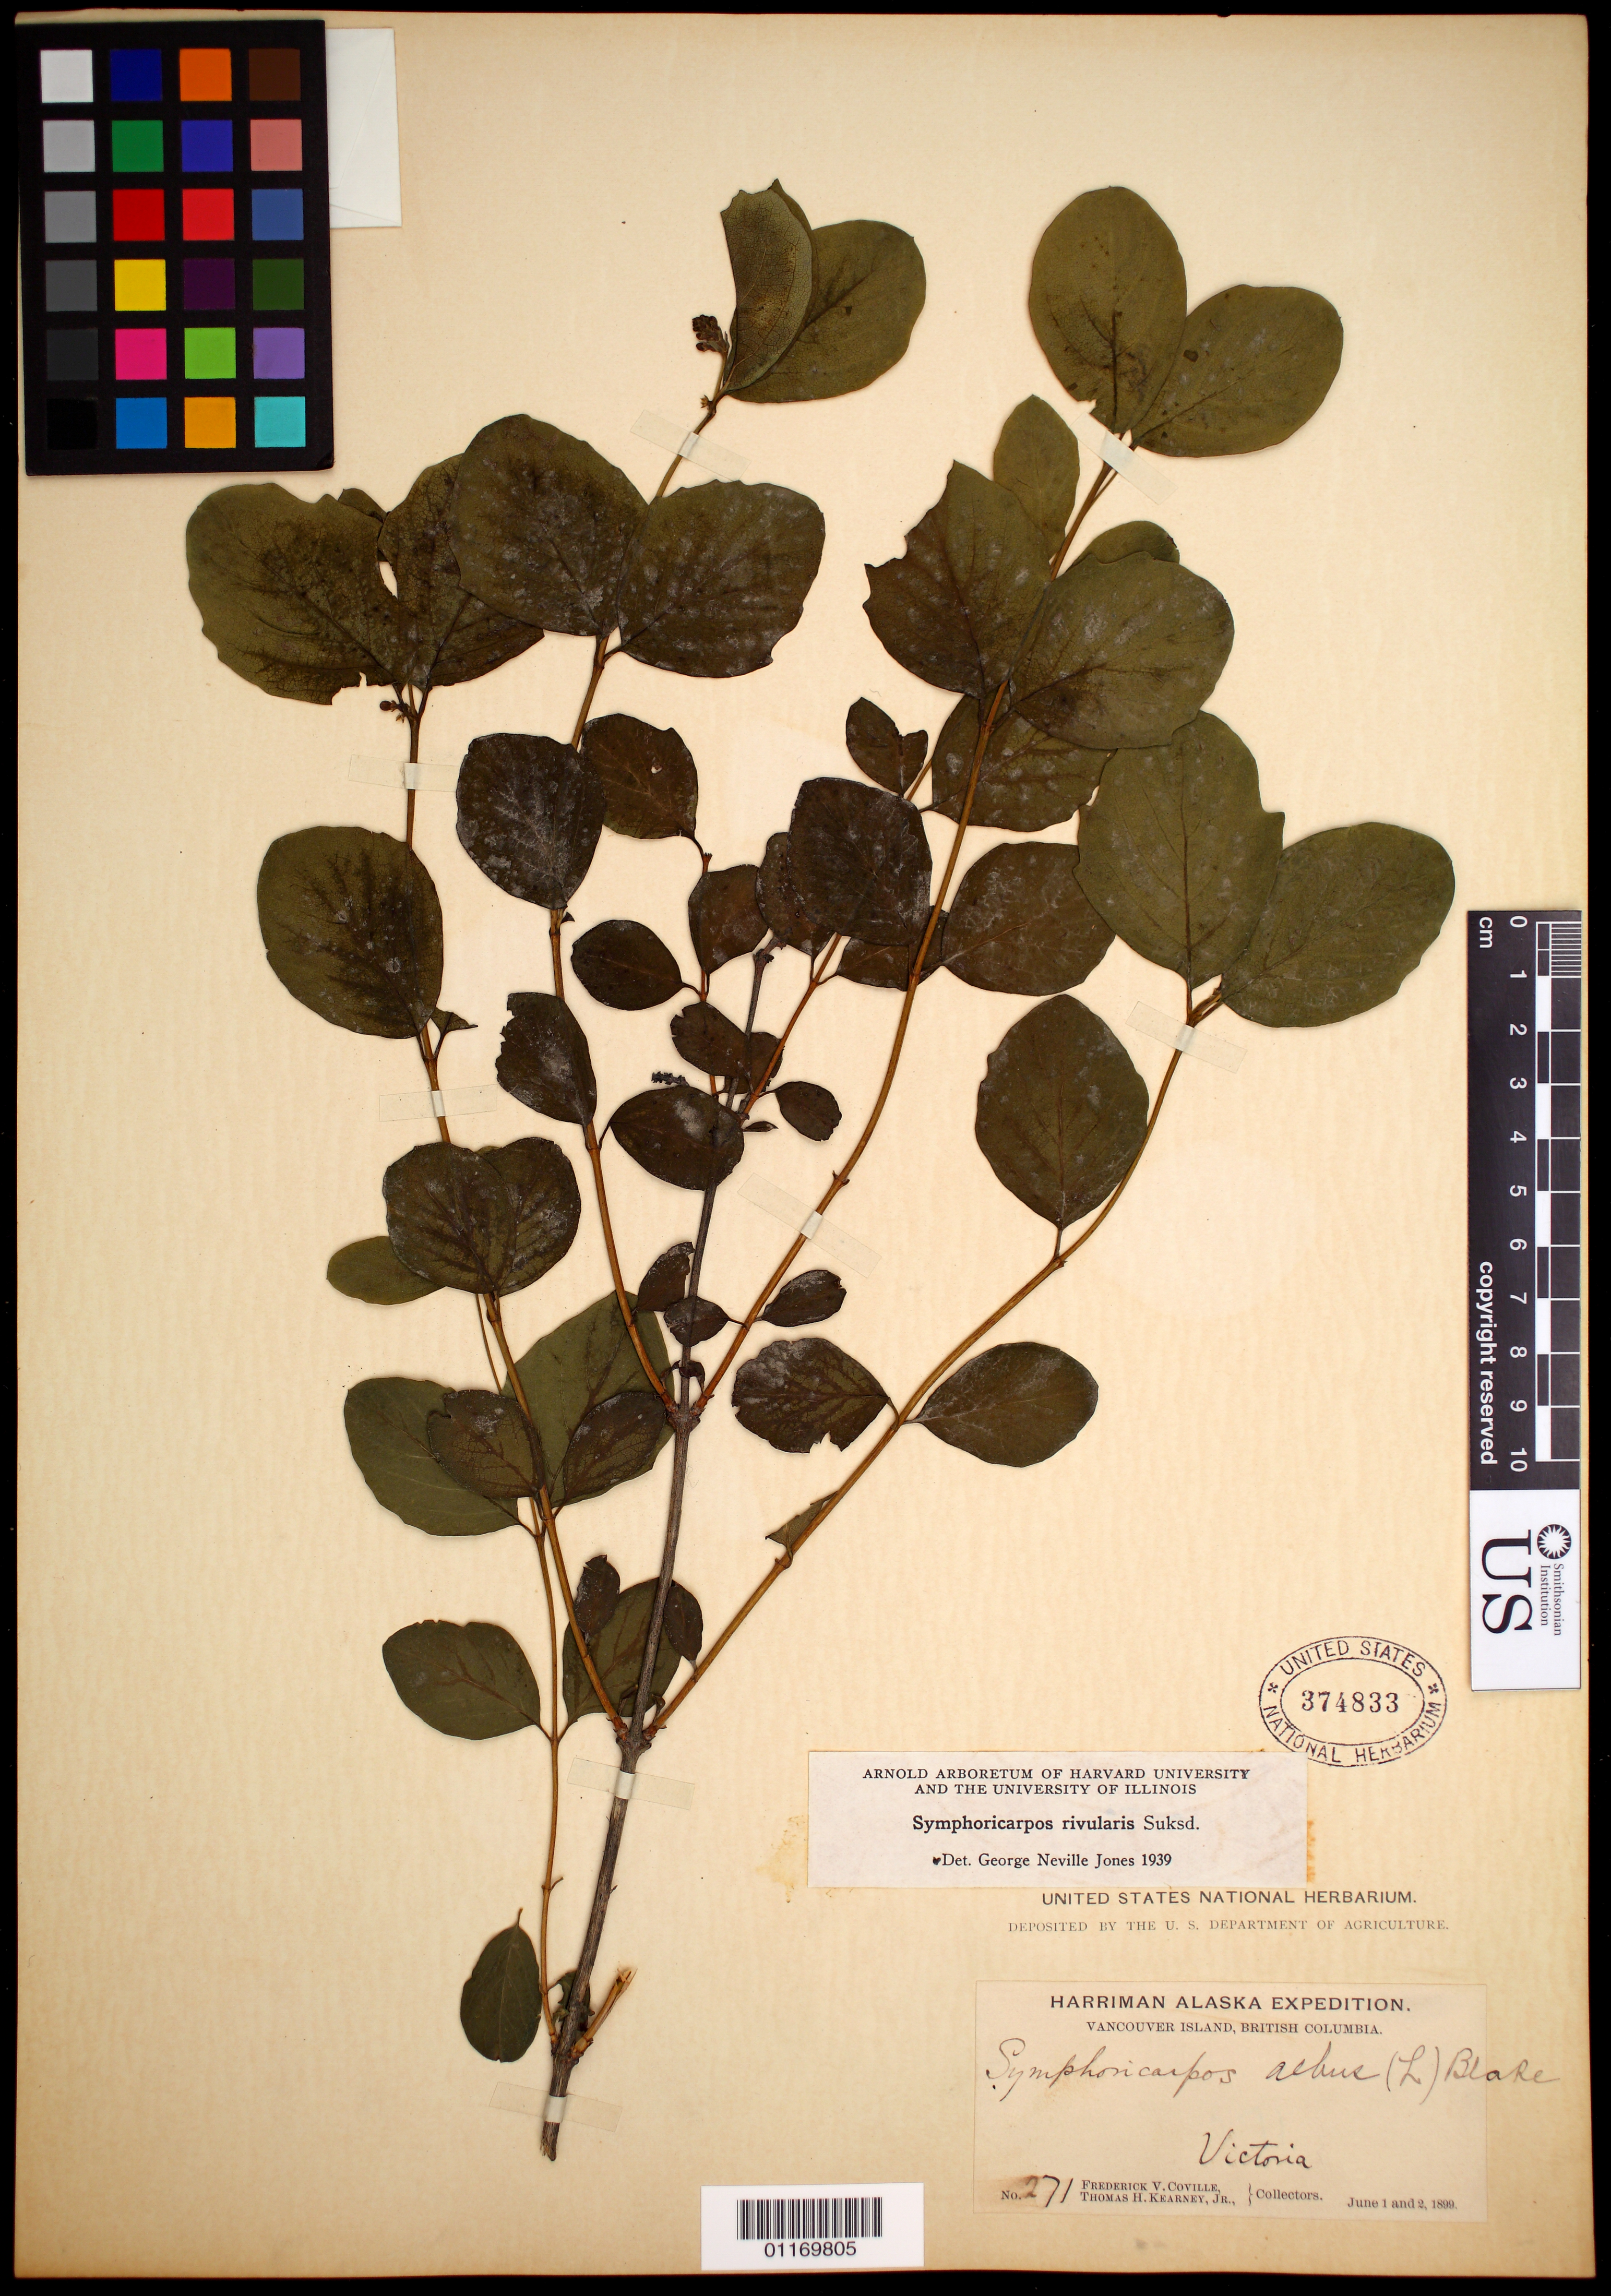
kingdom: Plantae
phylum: Tracheophyta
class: Magnoliopsida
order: Dipsacales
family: Caprifoliaceae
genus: Symphoricarpos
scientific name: Symphoricarpos rivularis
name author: Suksd.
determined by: Jones, G. N.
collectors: F. V. Coville & T. H. Kearney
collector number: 271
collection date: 1899-06-01,1899-06-02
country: Canada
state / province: British Columbia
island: Vancouver Island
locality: Vancouver Island, Victoria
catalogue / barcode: US 374833